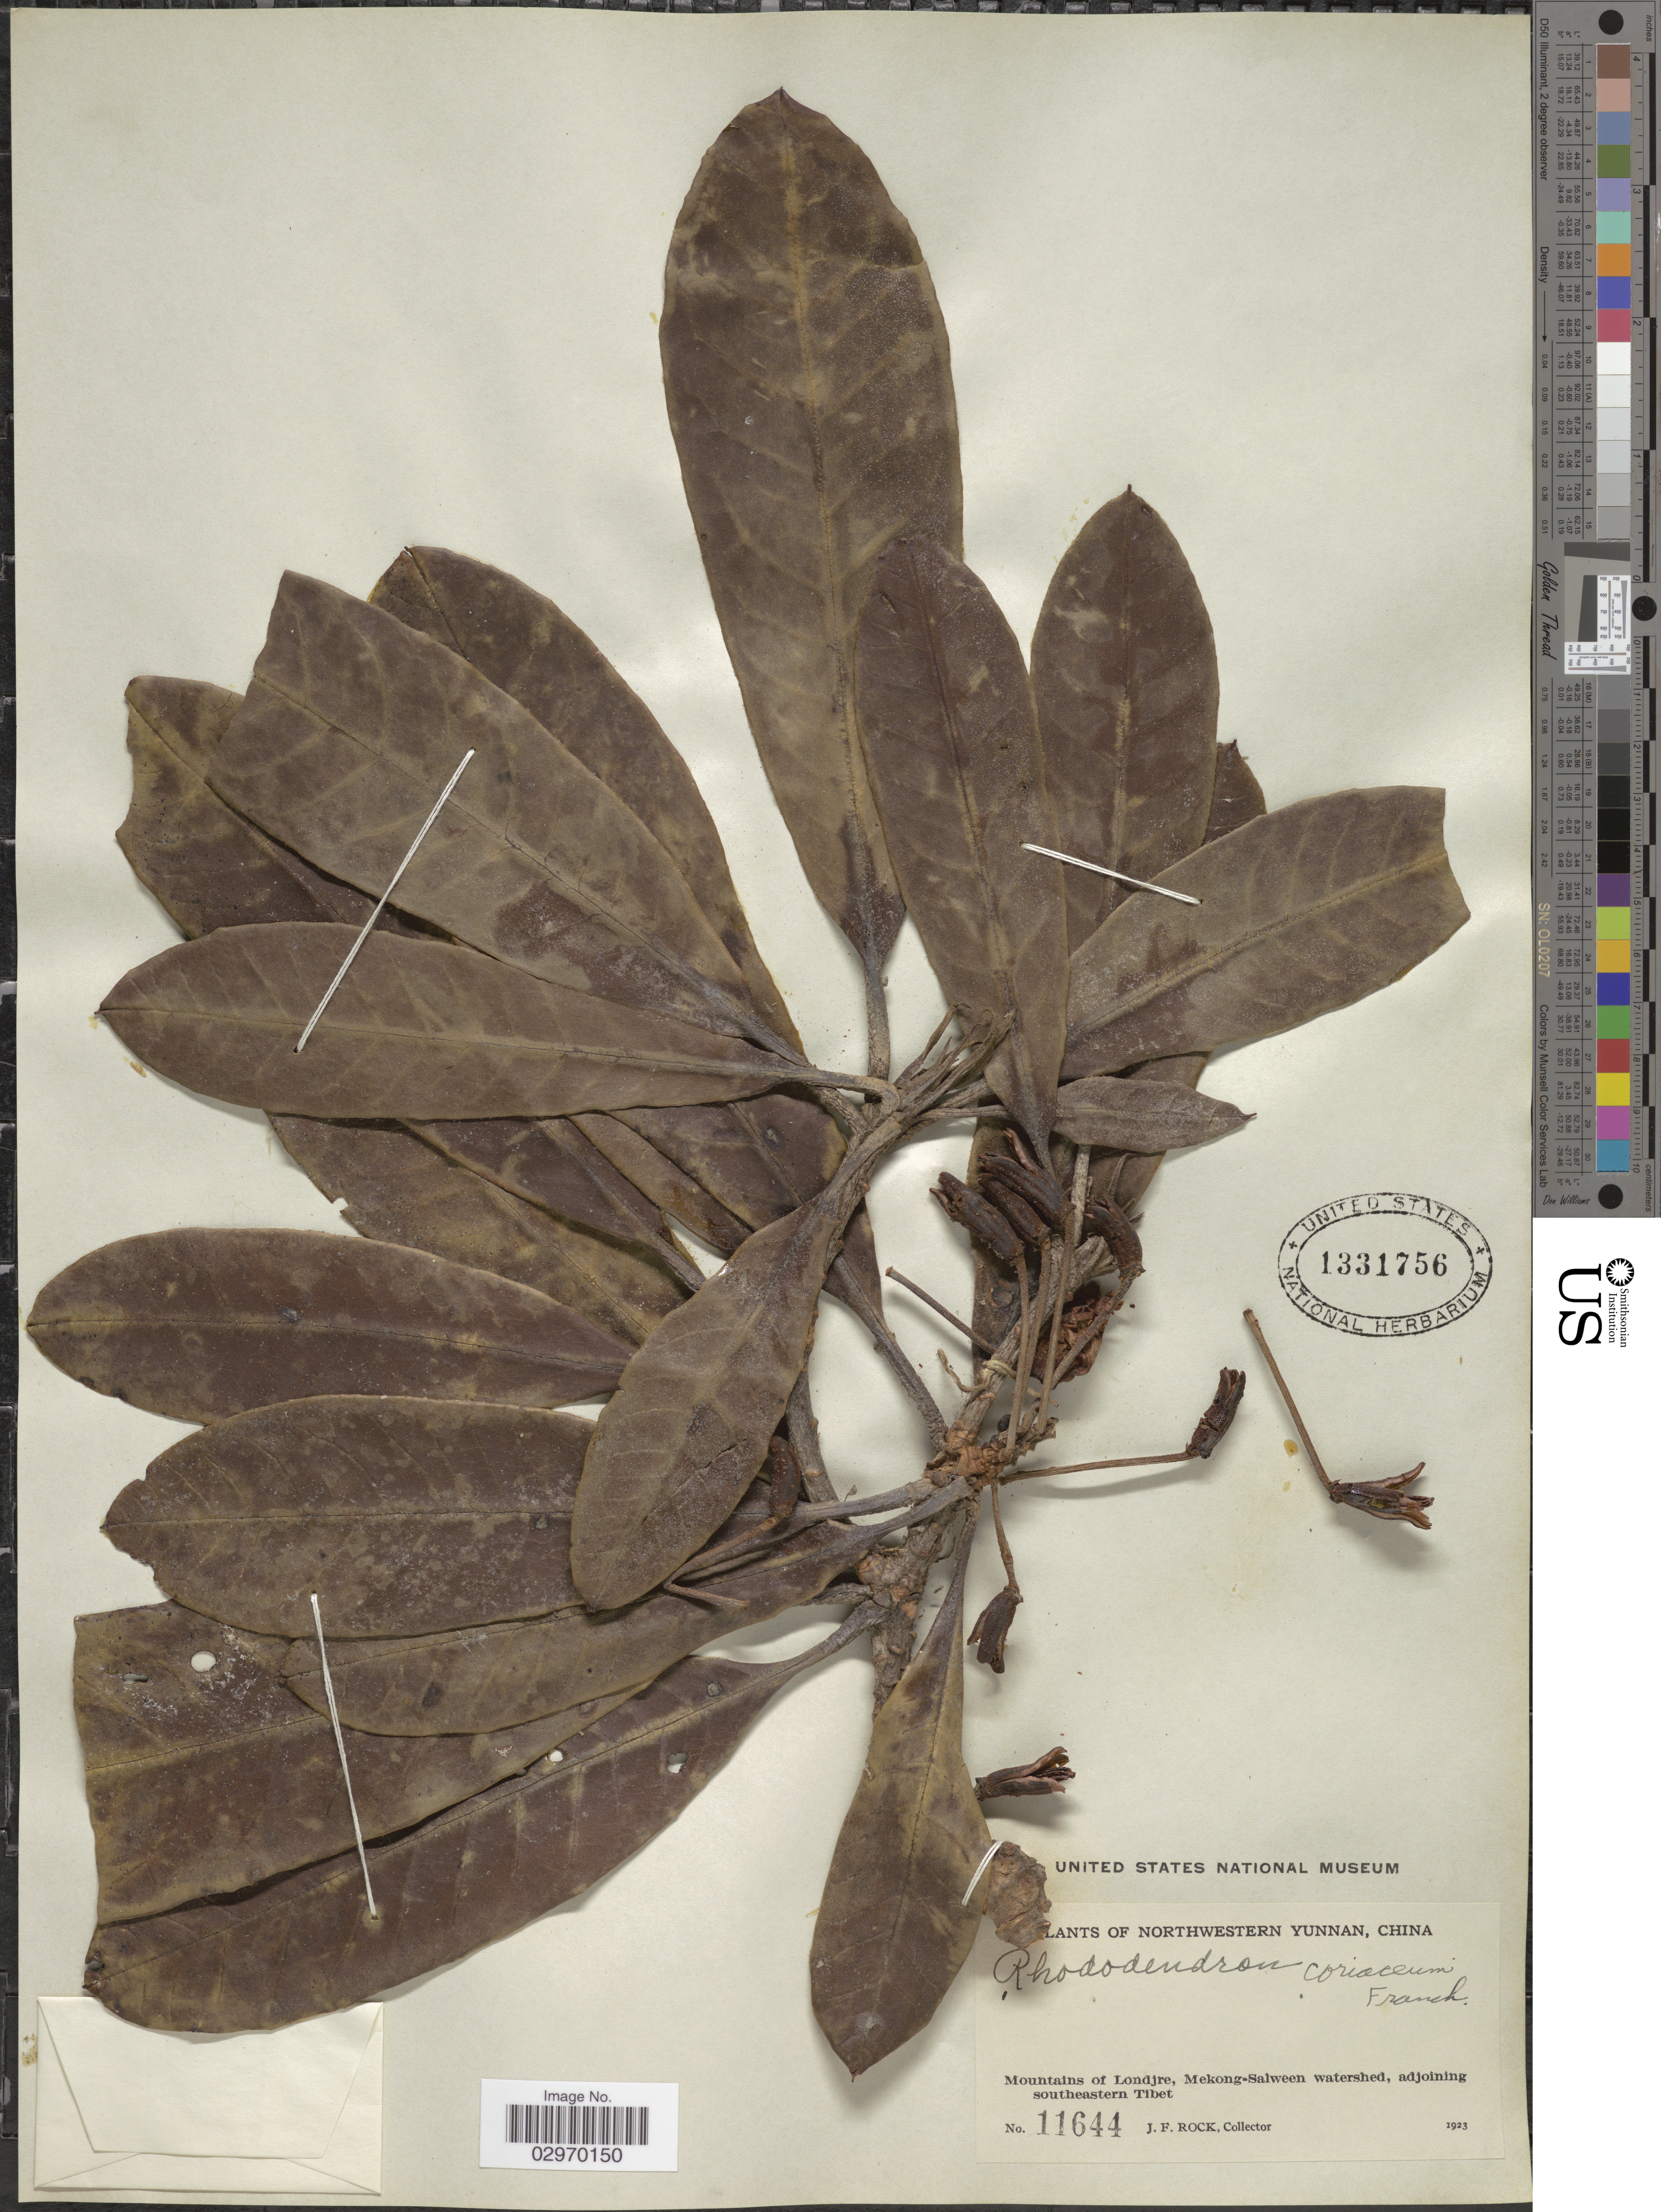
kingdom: Plantae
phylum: Tracheophyta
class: Magnoliopsida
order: Ericales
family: Ericaceae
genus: Rhododendron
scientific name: Rhododendron coriaceum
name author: Franch.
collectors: J. Rock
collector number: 11644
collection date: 1923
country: China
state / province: Yunnan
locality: Northwestern Yunnan. Mountains of Londjre, Mekong-Salween watershed, adjoining southeastern Tibet.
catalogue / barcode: US 1331756